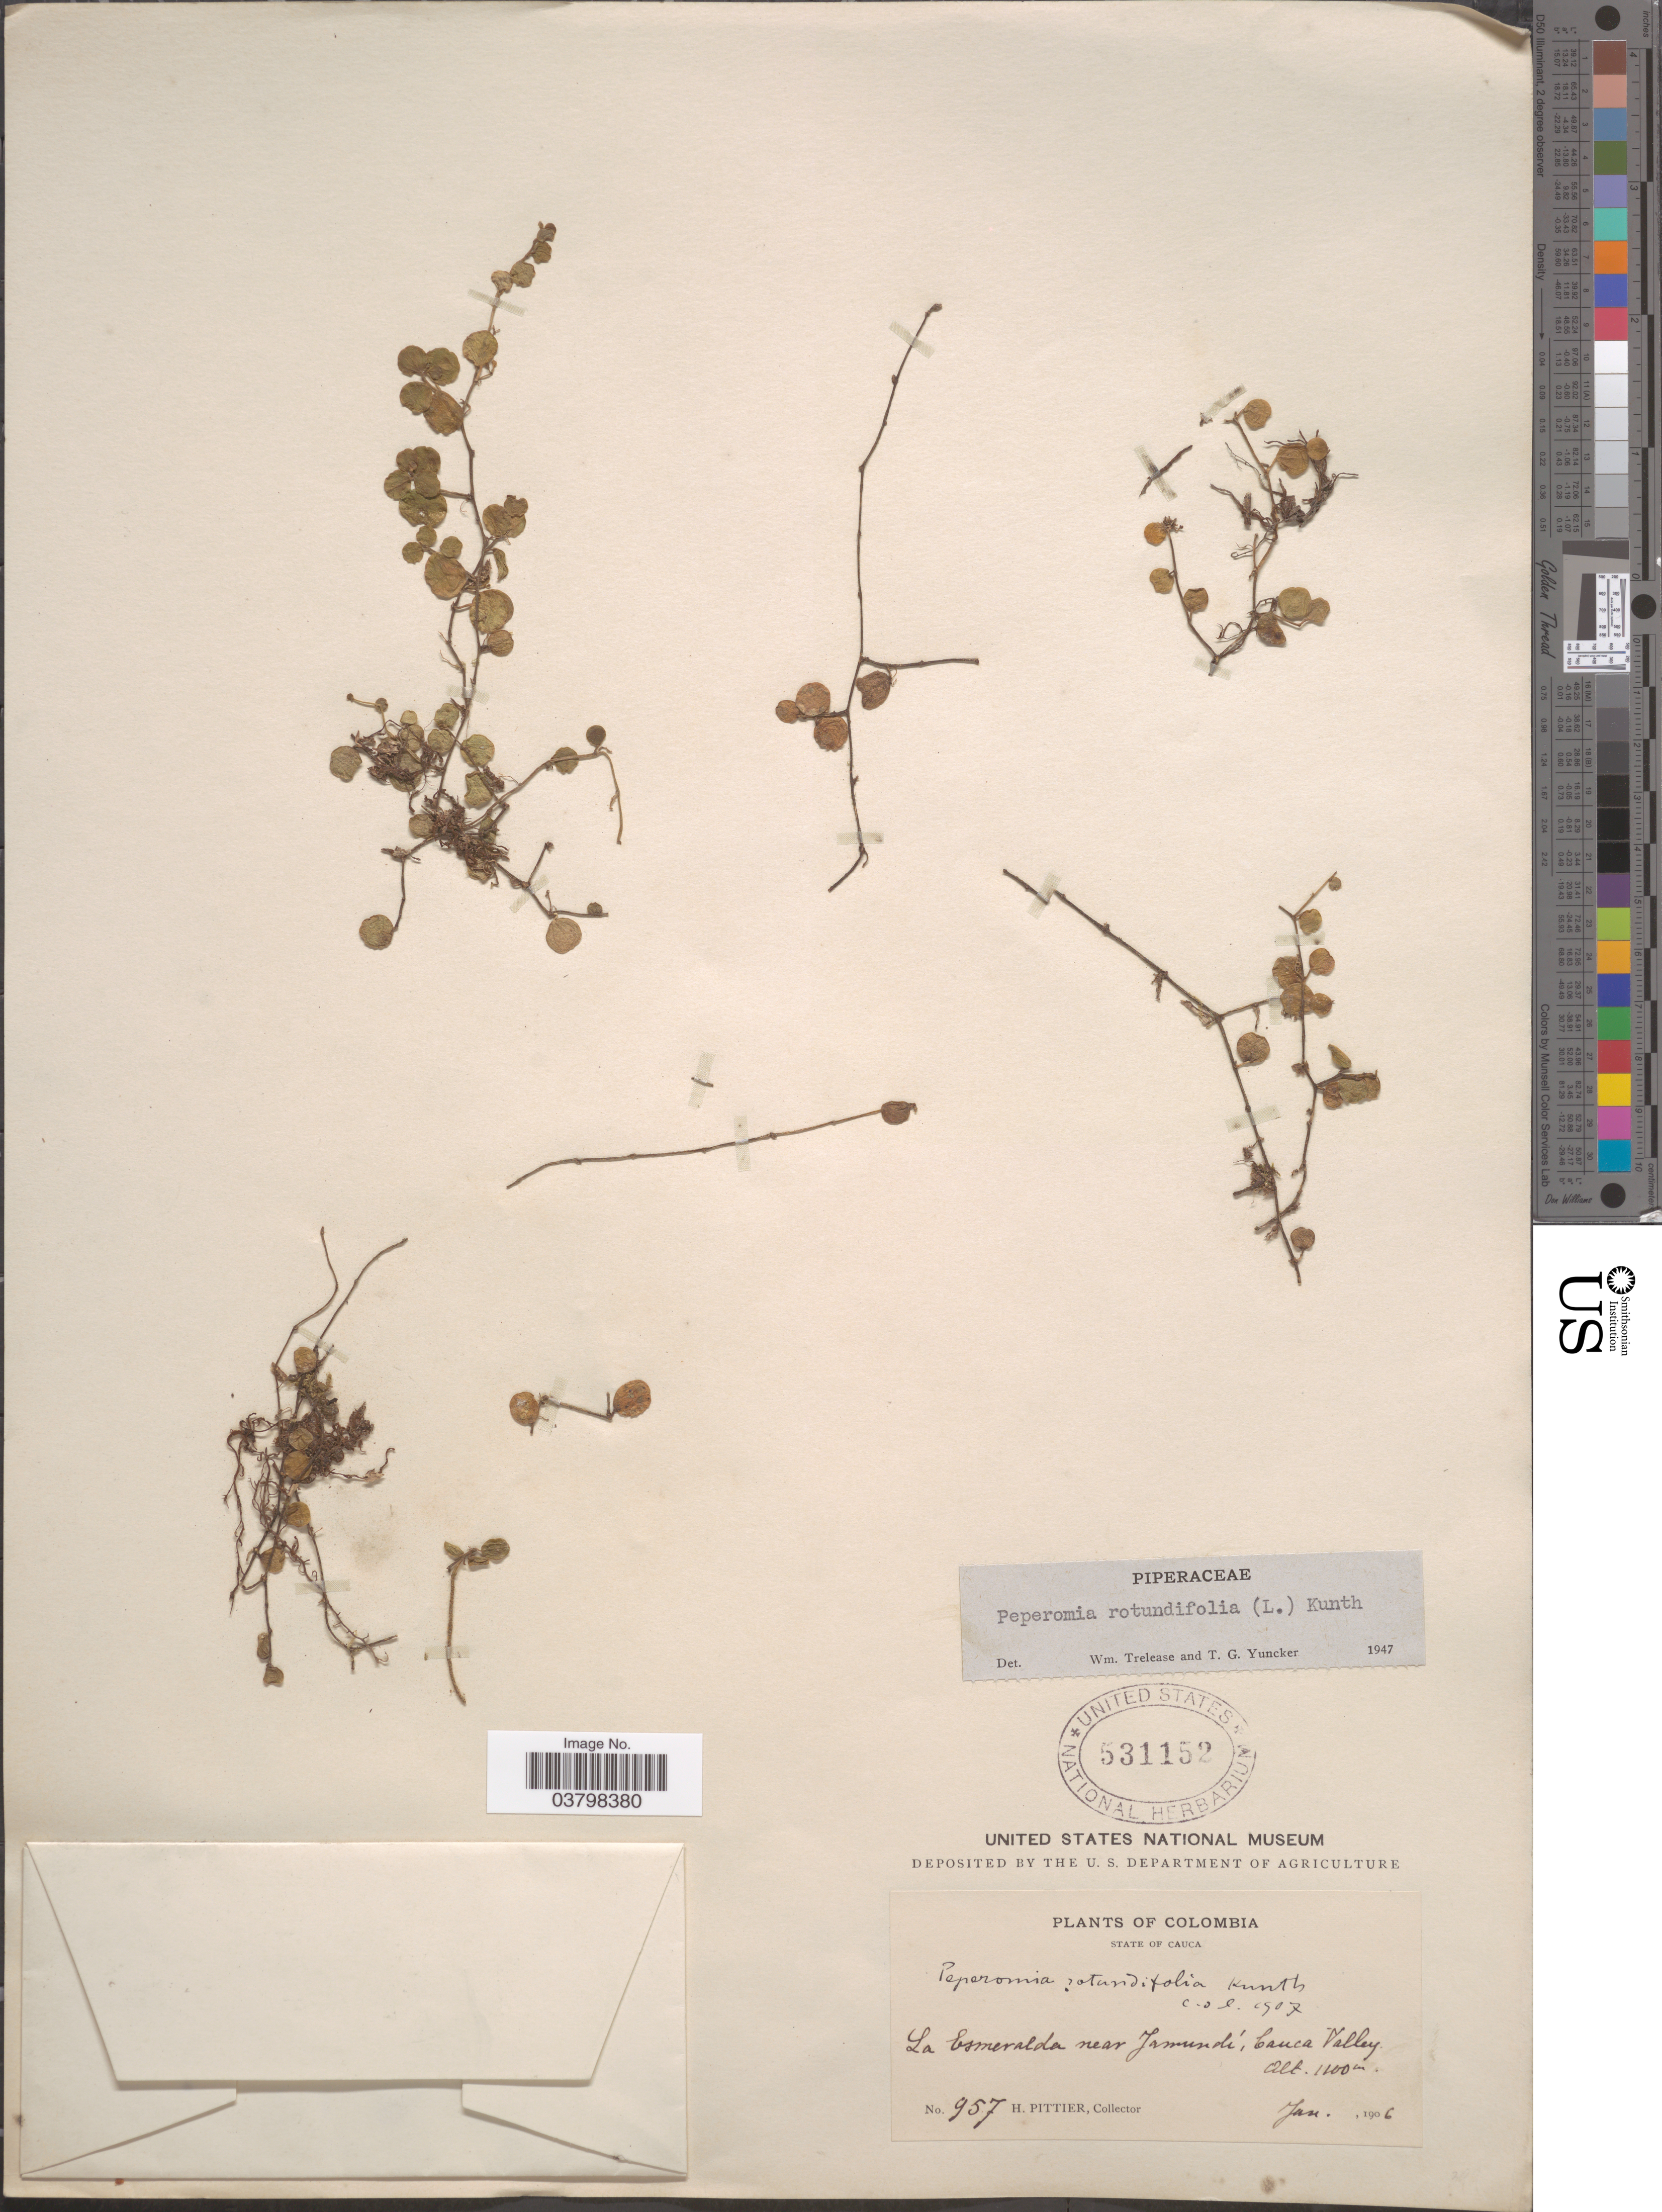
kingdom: Plantae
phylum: Tracheophyta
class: Magnoliopsida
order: Piperales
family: Piperaceae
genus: Peperomia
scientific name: Peperomia rotundifolia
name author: (L.) Kunth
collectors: H. F. Pittier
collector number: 957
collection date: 1906-01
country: Colombia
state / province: Cauca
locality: La Esmeralda near Jamundí, Cauca Valley.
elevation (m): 1100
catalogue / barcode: US 531152